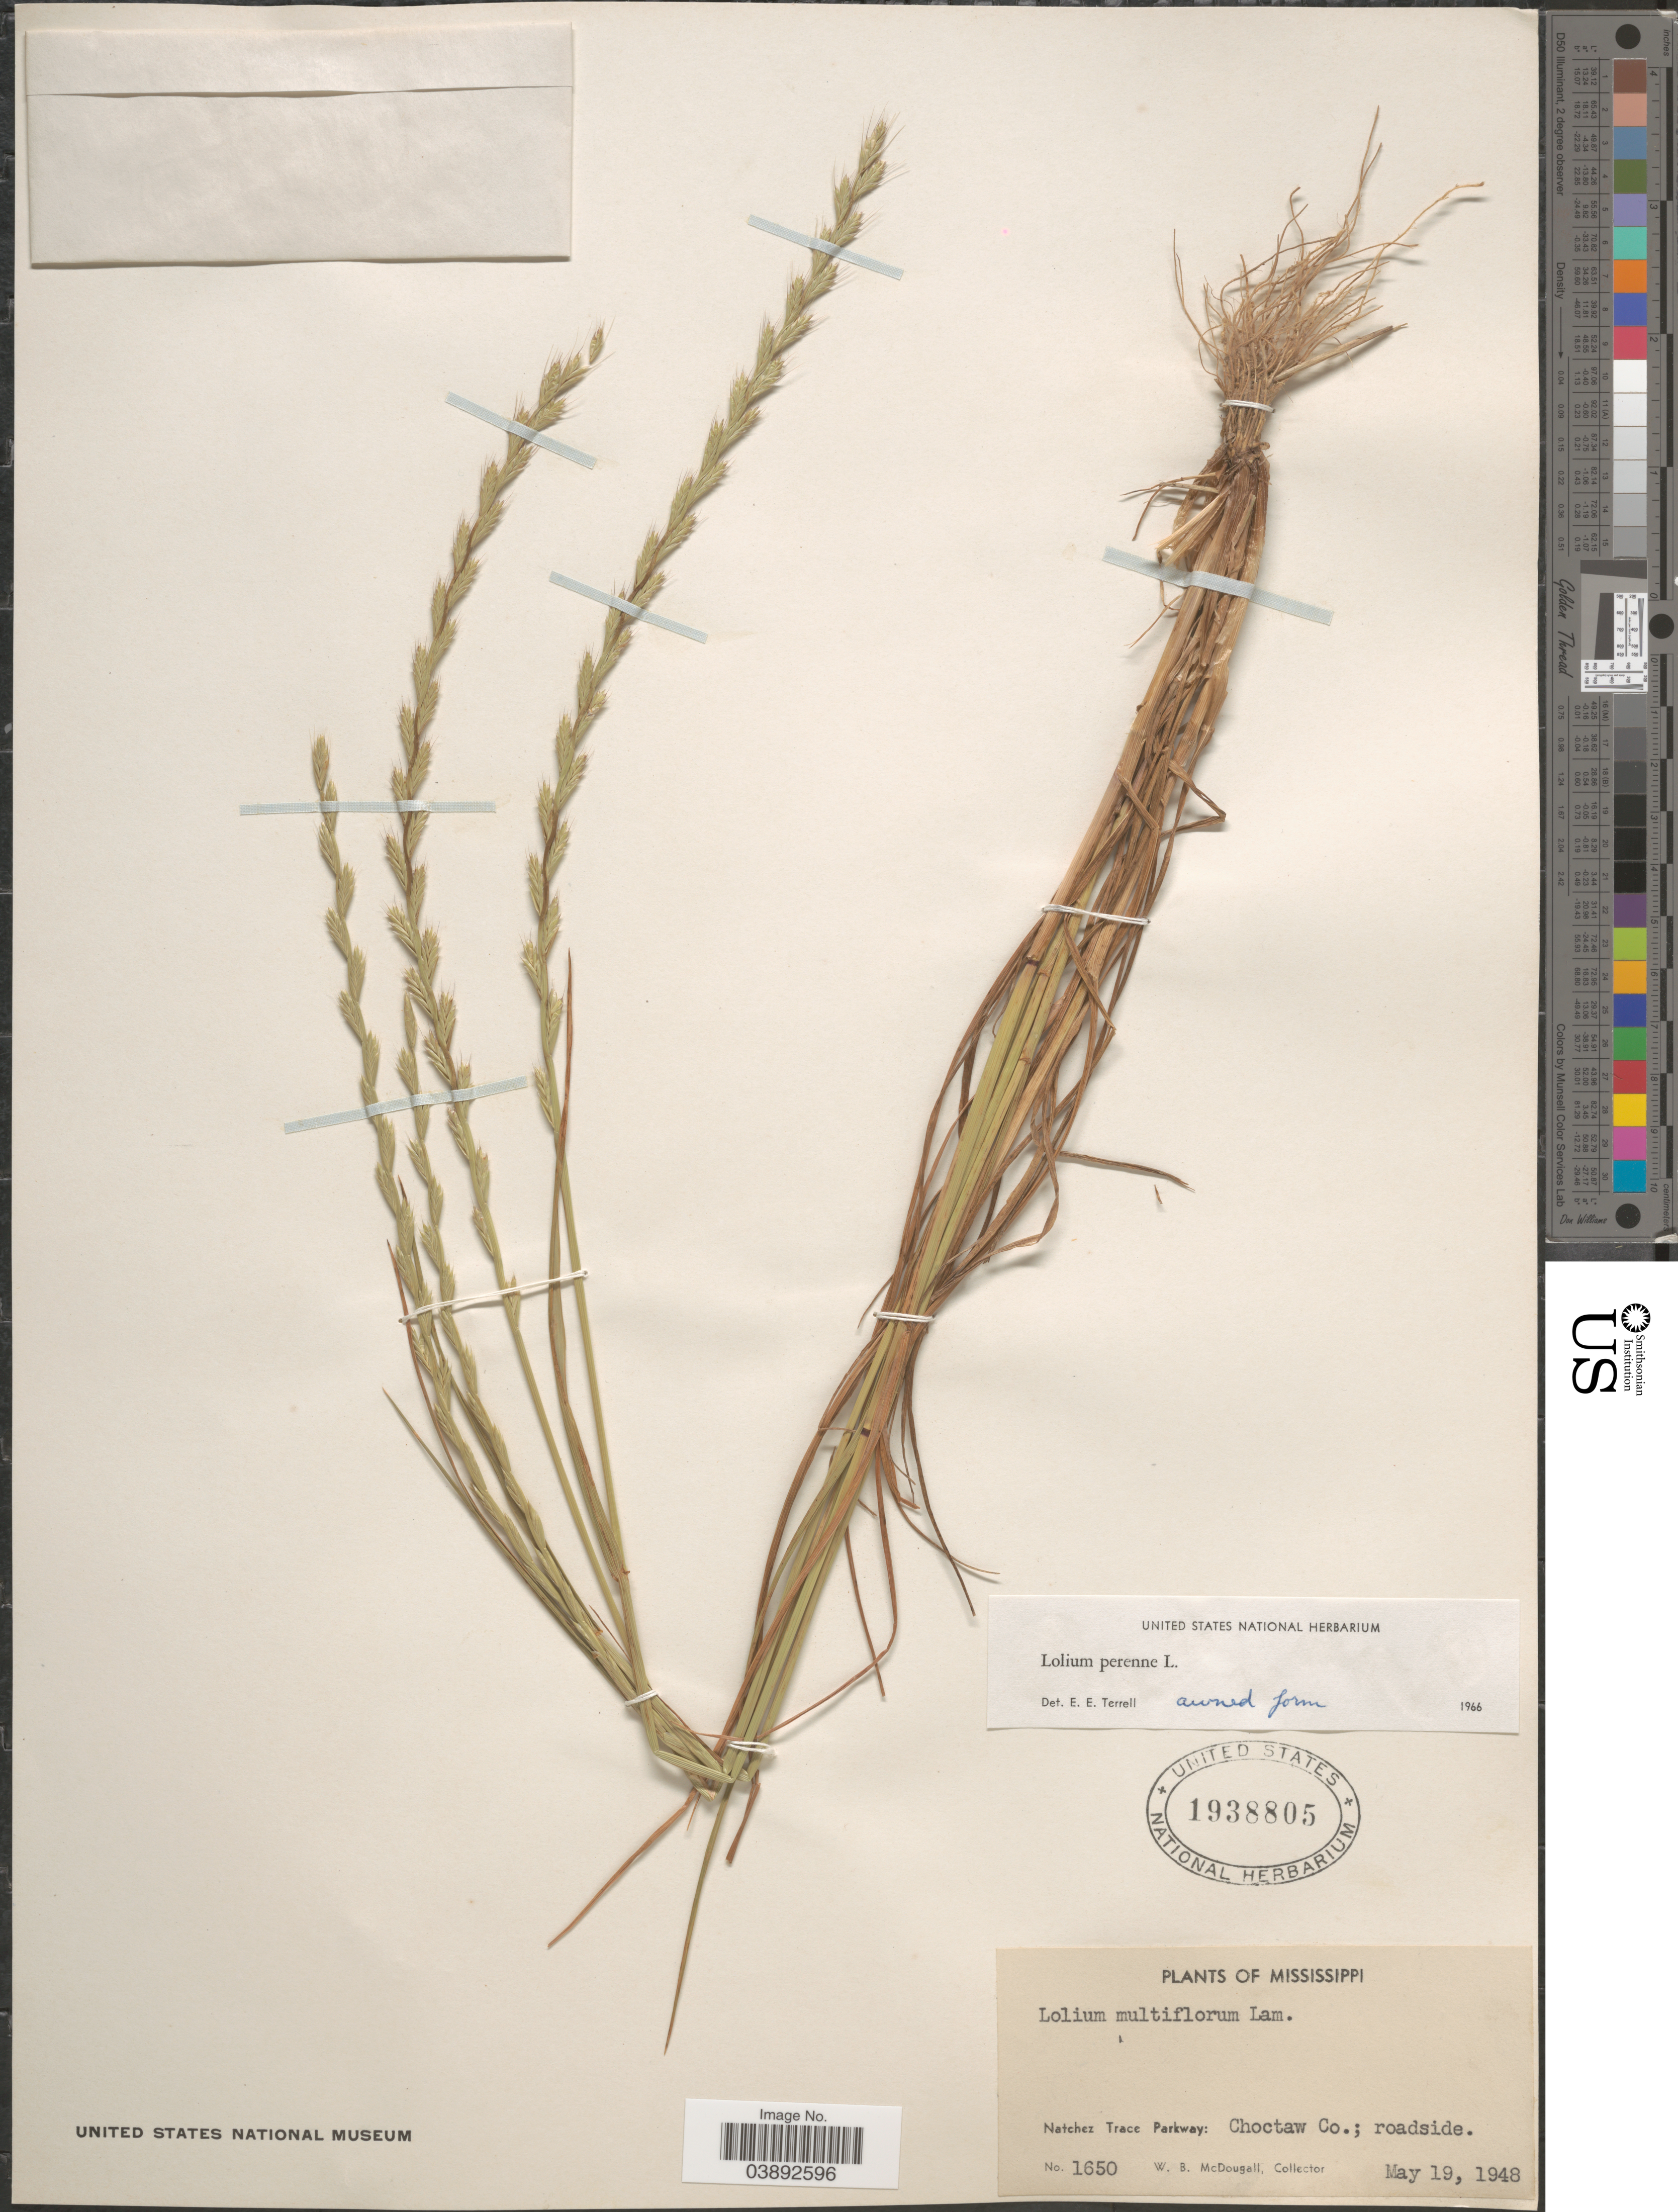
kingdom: Plantae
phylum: Tracheophyta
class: Liliopsida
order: Poales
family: Poaceae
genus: Lolium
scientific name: Lolium perenne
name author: L.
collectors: W. B. McDougall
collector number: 1650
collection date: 1948-05-19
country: United States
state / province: Mississippi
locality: Natchez Trace Parkway: Choctaw Co.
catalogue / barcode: US 1938805